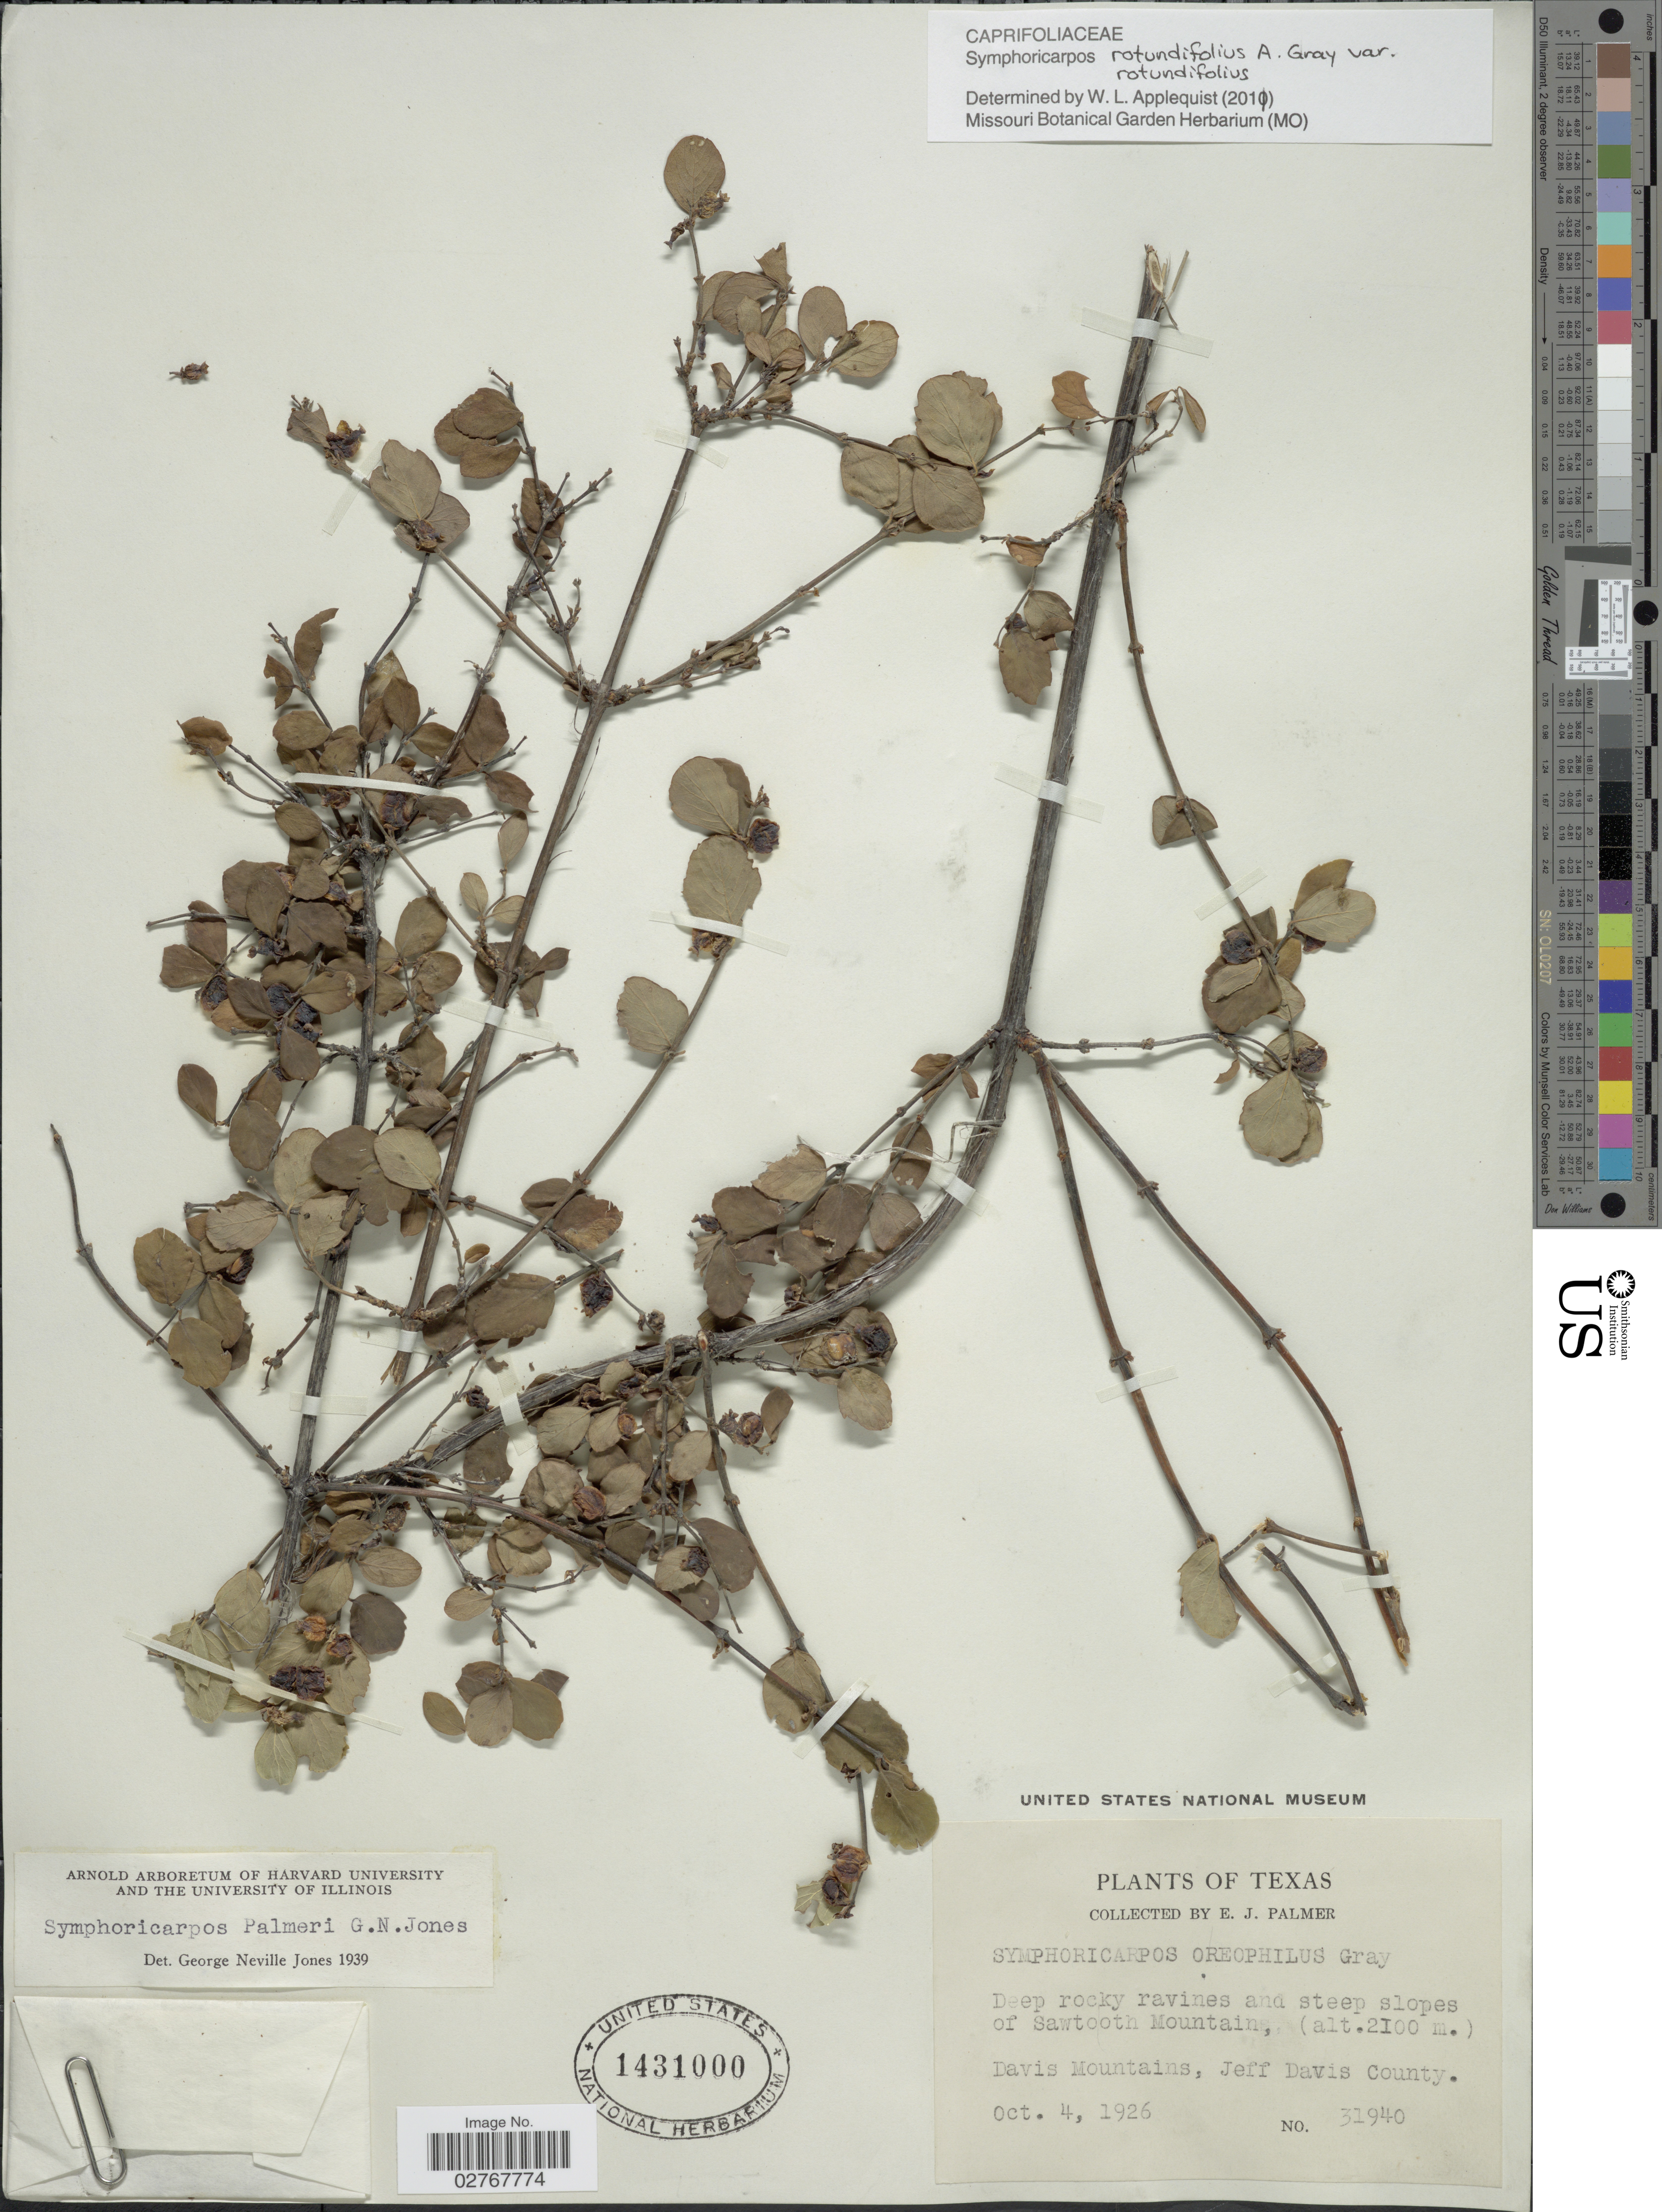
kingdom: Plantae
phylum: Tracheophyta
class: Magnoliopsida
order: Dipsacales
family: Caprifoliaceae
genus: Symphoricarpos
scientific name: Symphoricarpos rotundifolius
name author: A. Gray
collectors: E. J. Palmer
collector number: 31940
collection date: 1926-10-04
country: United States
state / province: Texas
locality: Deep rocky ravines and steep slopes of Sawtooth Mountain, Davis Mountains, Jeff Davis County.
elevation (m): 2100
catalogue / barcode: US 1431000